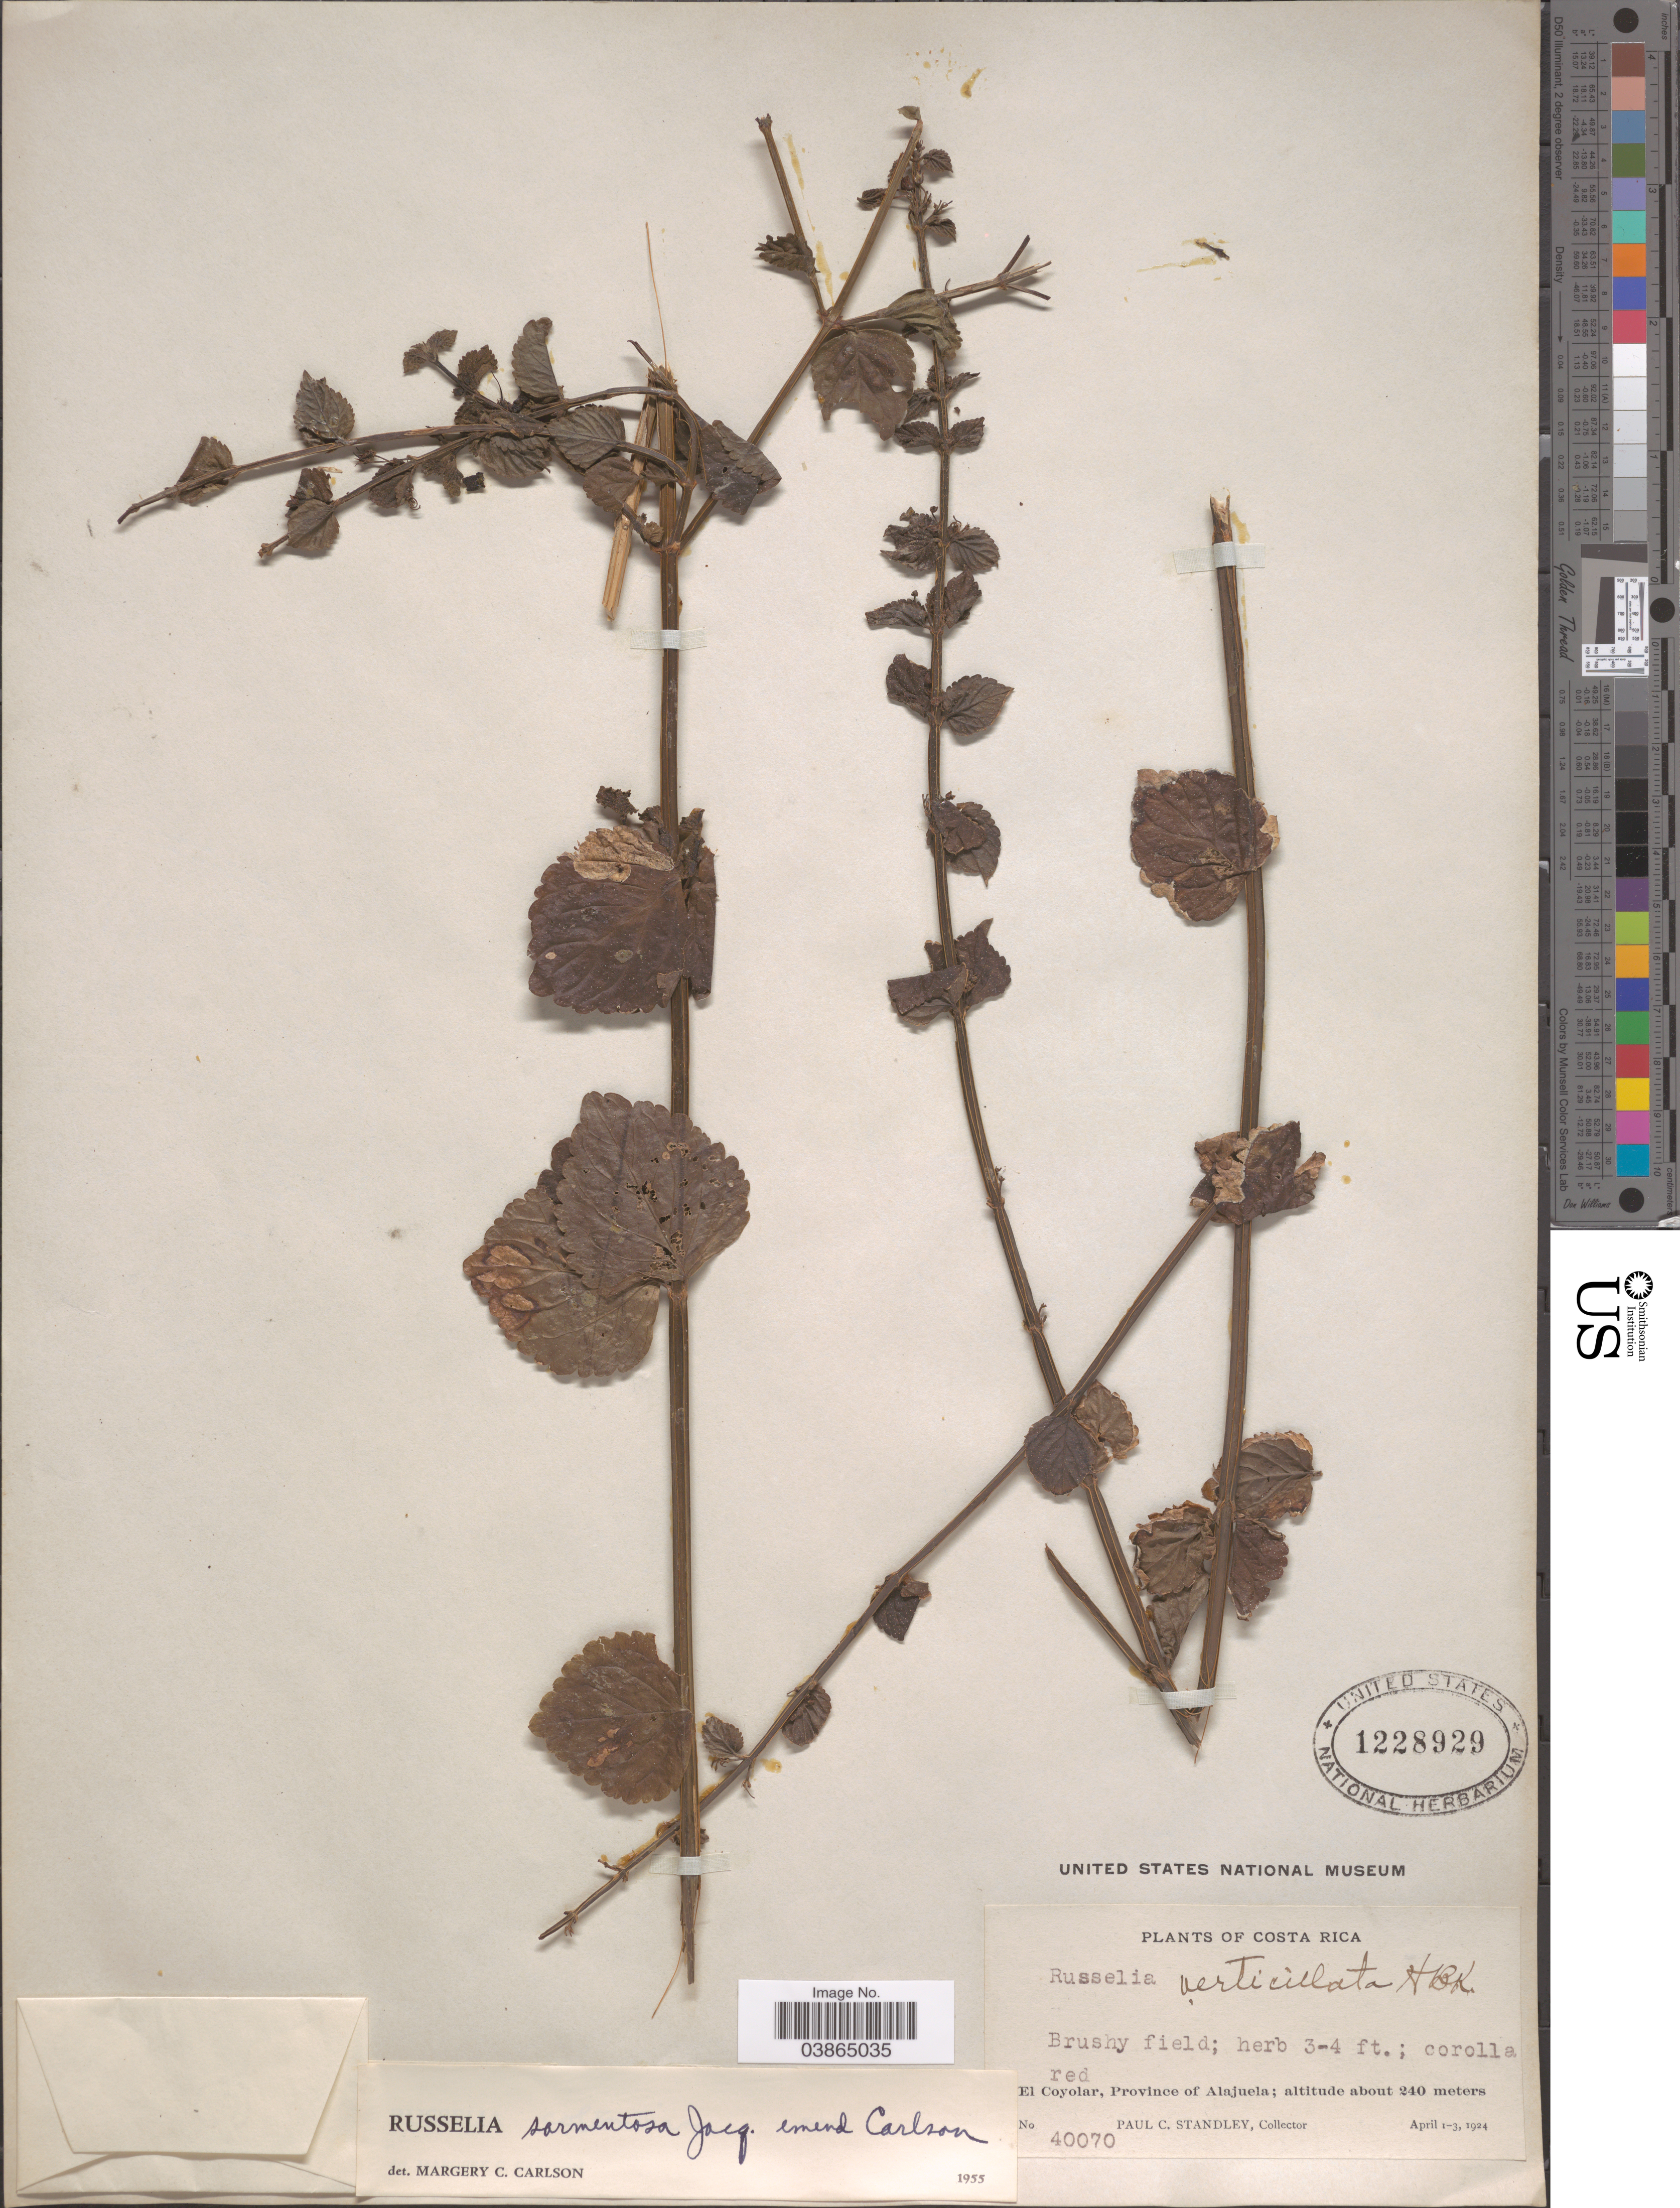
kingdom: Plantae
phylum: Tracheophyta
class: Magnoliopsida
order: Lamiales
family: Plantaginaceae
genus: Russelia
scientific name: Russelia sarmentosa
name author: Jacq.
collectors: P. C. Standley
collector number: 40070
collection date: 1924-04-01/1924-04-03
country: Costa Rica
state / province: Alajuela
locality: El Coyolar.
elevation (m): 240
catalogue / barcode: US 1228929